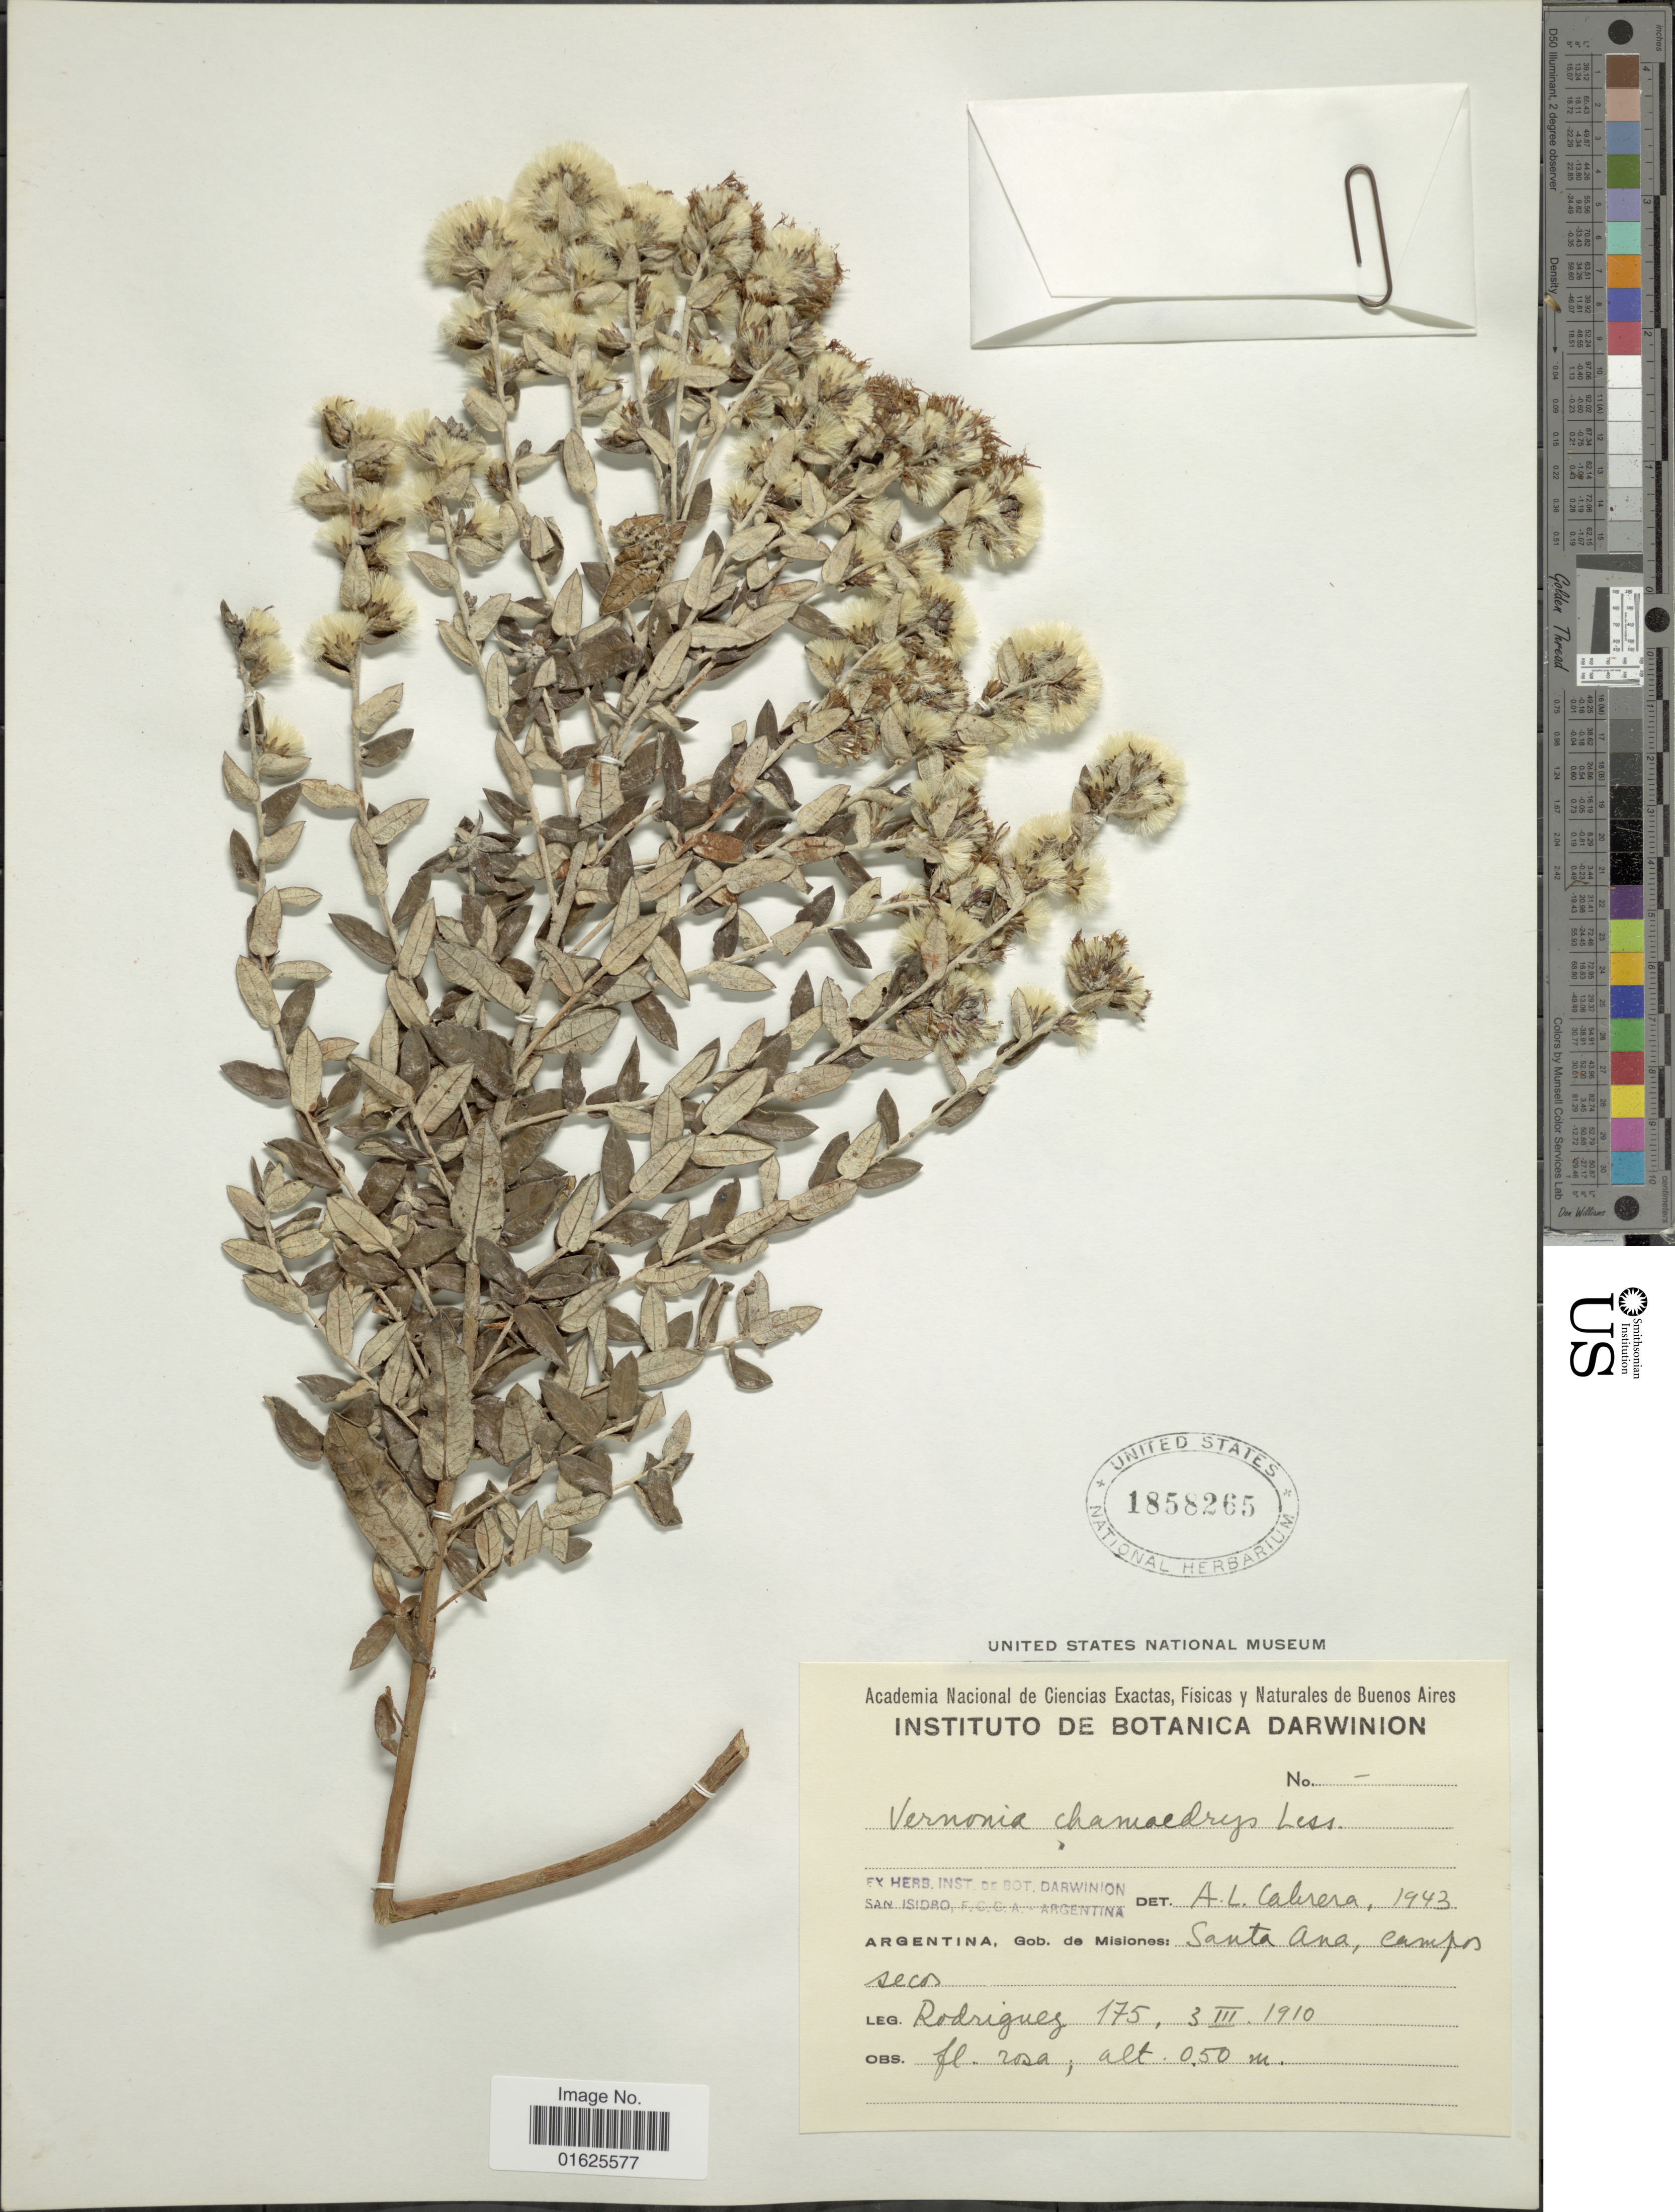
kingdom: Plantae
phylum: Tracheophyta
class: Magnoliopsida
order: Asterales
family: Asteraceae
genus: Vernonanthura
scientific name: Vernonanthura chamaedrys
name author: (Less.) H. Rob.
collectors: Rodriguez, --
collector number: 175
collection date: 1910-03-03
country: Argentina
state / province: Misiones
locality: Gob de Misiones: Santa Ana, campos secos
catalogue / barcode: US 1858265